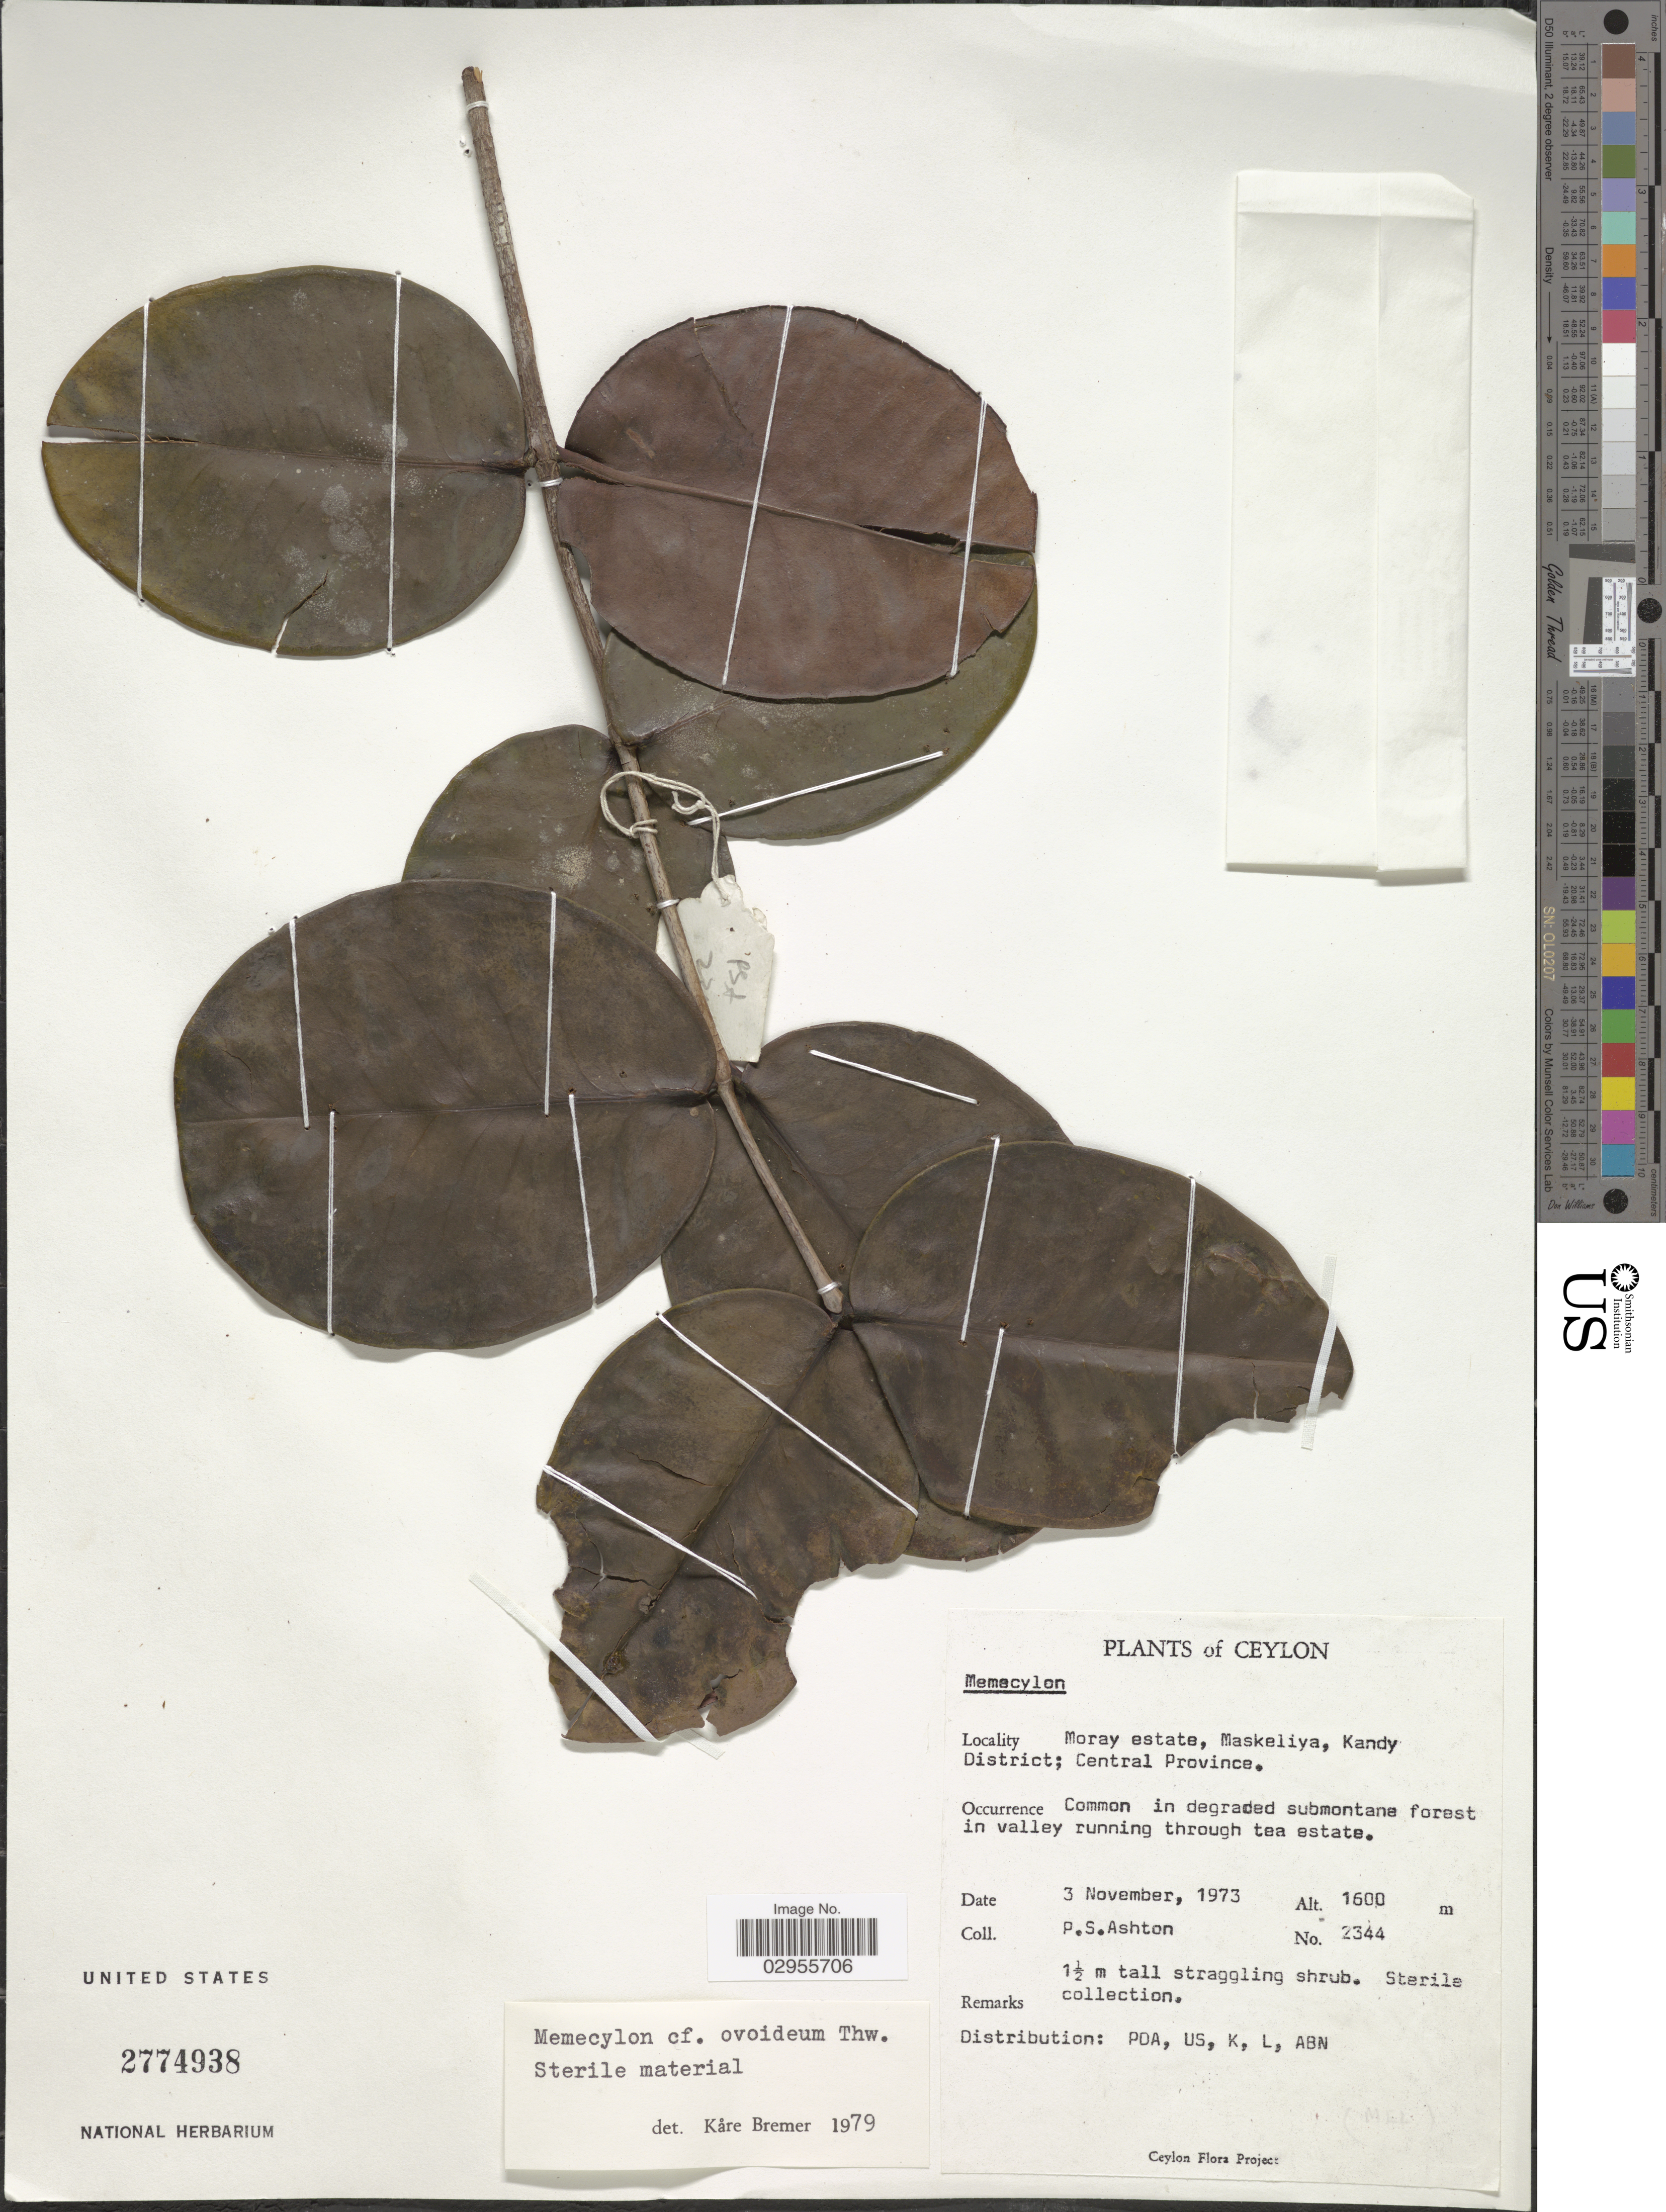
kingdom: Plantae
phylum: Tracheophyta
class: Magnoliopsida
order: Myrtales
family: Melastomataceae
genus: Memecylon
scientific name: Memecylon ovoideum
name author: Thwaites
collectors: P. S. Ashton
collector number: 2344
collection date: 1973-11-03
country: Sri Lanka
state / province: Central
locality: Ceylon. Moray estate, Maskeliya, Kandy District.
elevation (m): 1600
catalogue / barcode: US 2774938